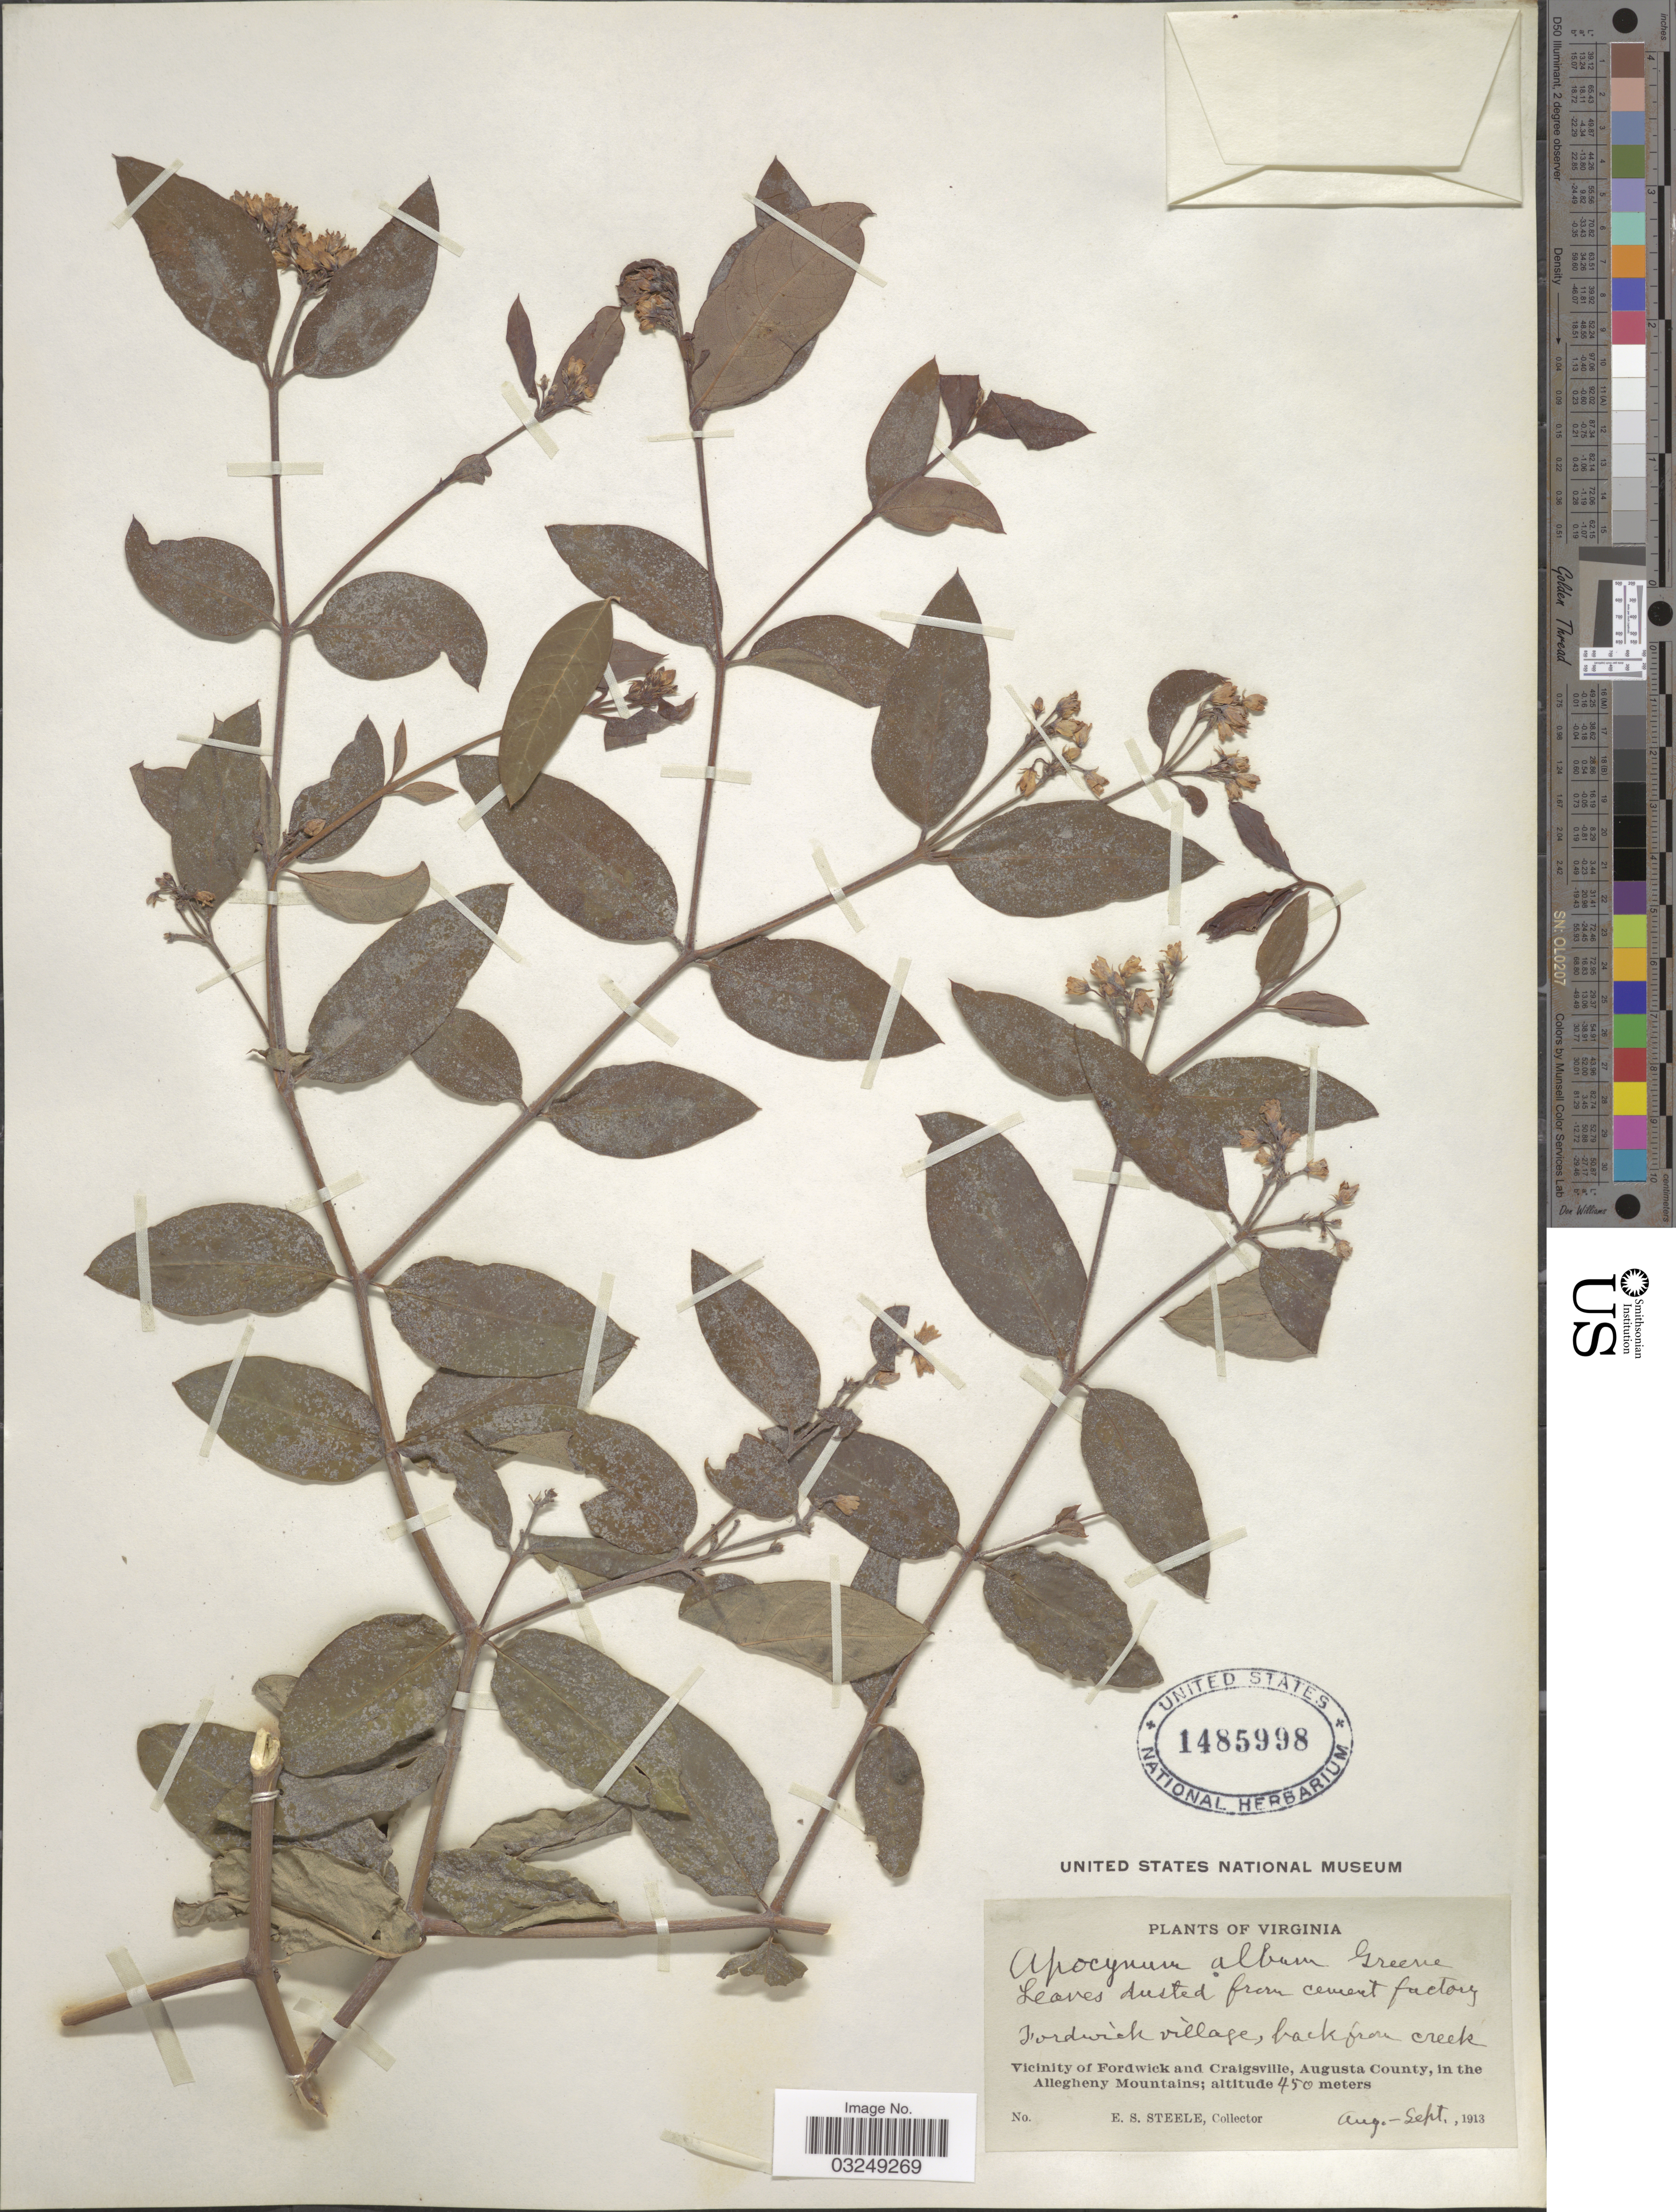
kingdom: Plantae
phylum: Tracheophyta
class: Magnoliopsida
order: Gentianales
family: Apocynaceae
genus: Apocynum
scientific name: Apocynum album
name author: Greene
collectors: E. Steele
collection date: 1913-08/1913-09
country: United States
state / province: Virginia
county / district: Augusta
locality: Fordwick village, back from creek. Vicinity of Fordwick and Craigsville, Augusta County, in the Allegheny Mountains.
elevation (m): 450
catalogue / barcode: US 1485998